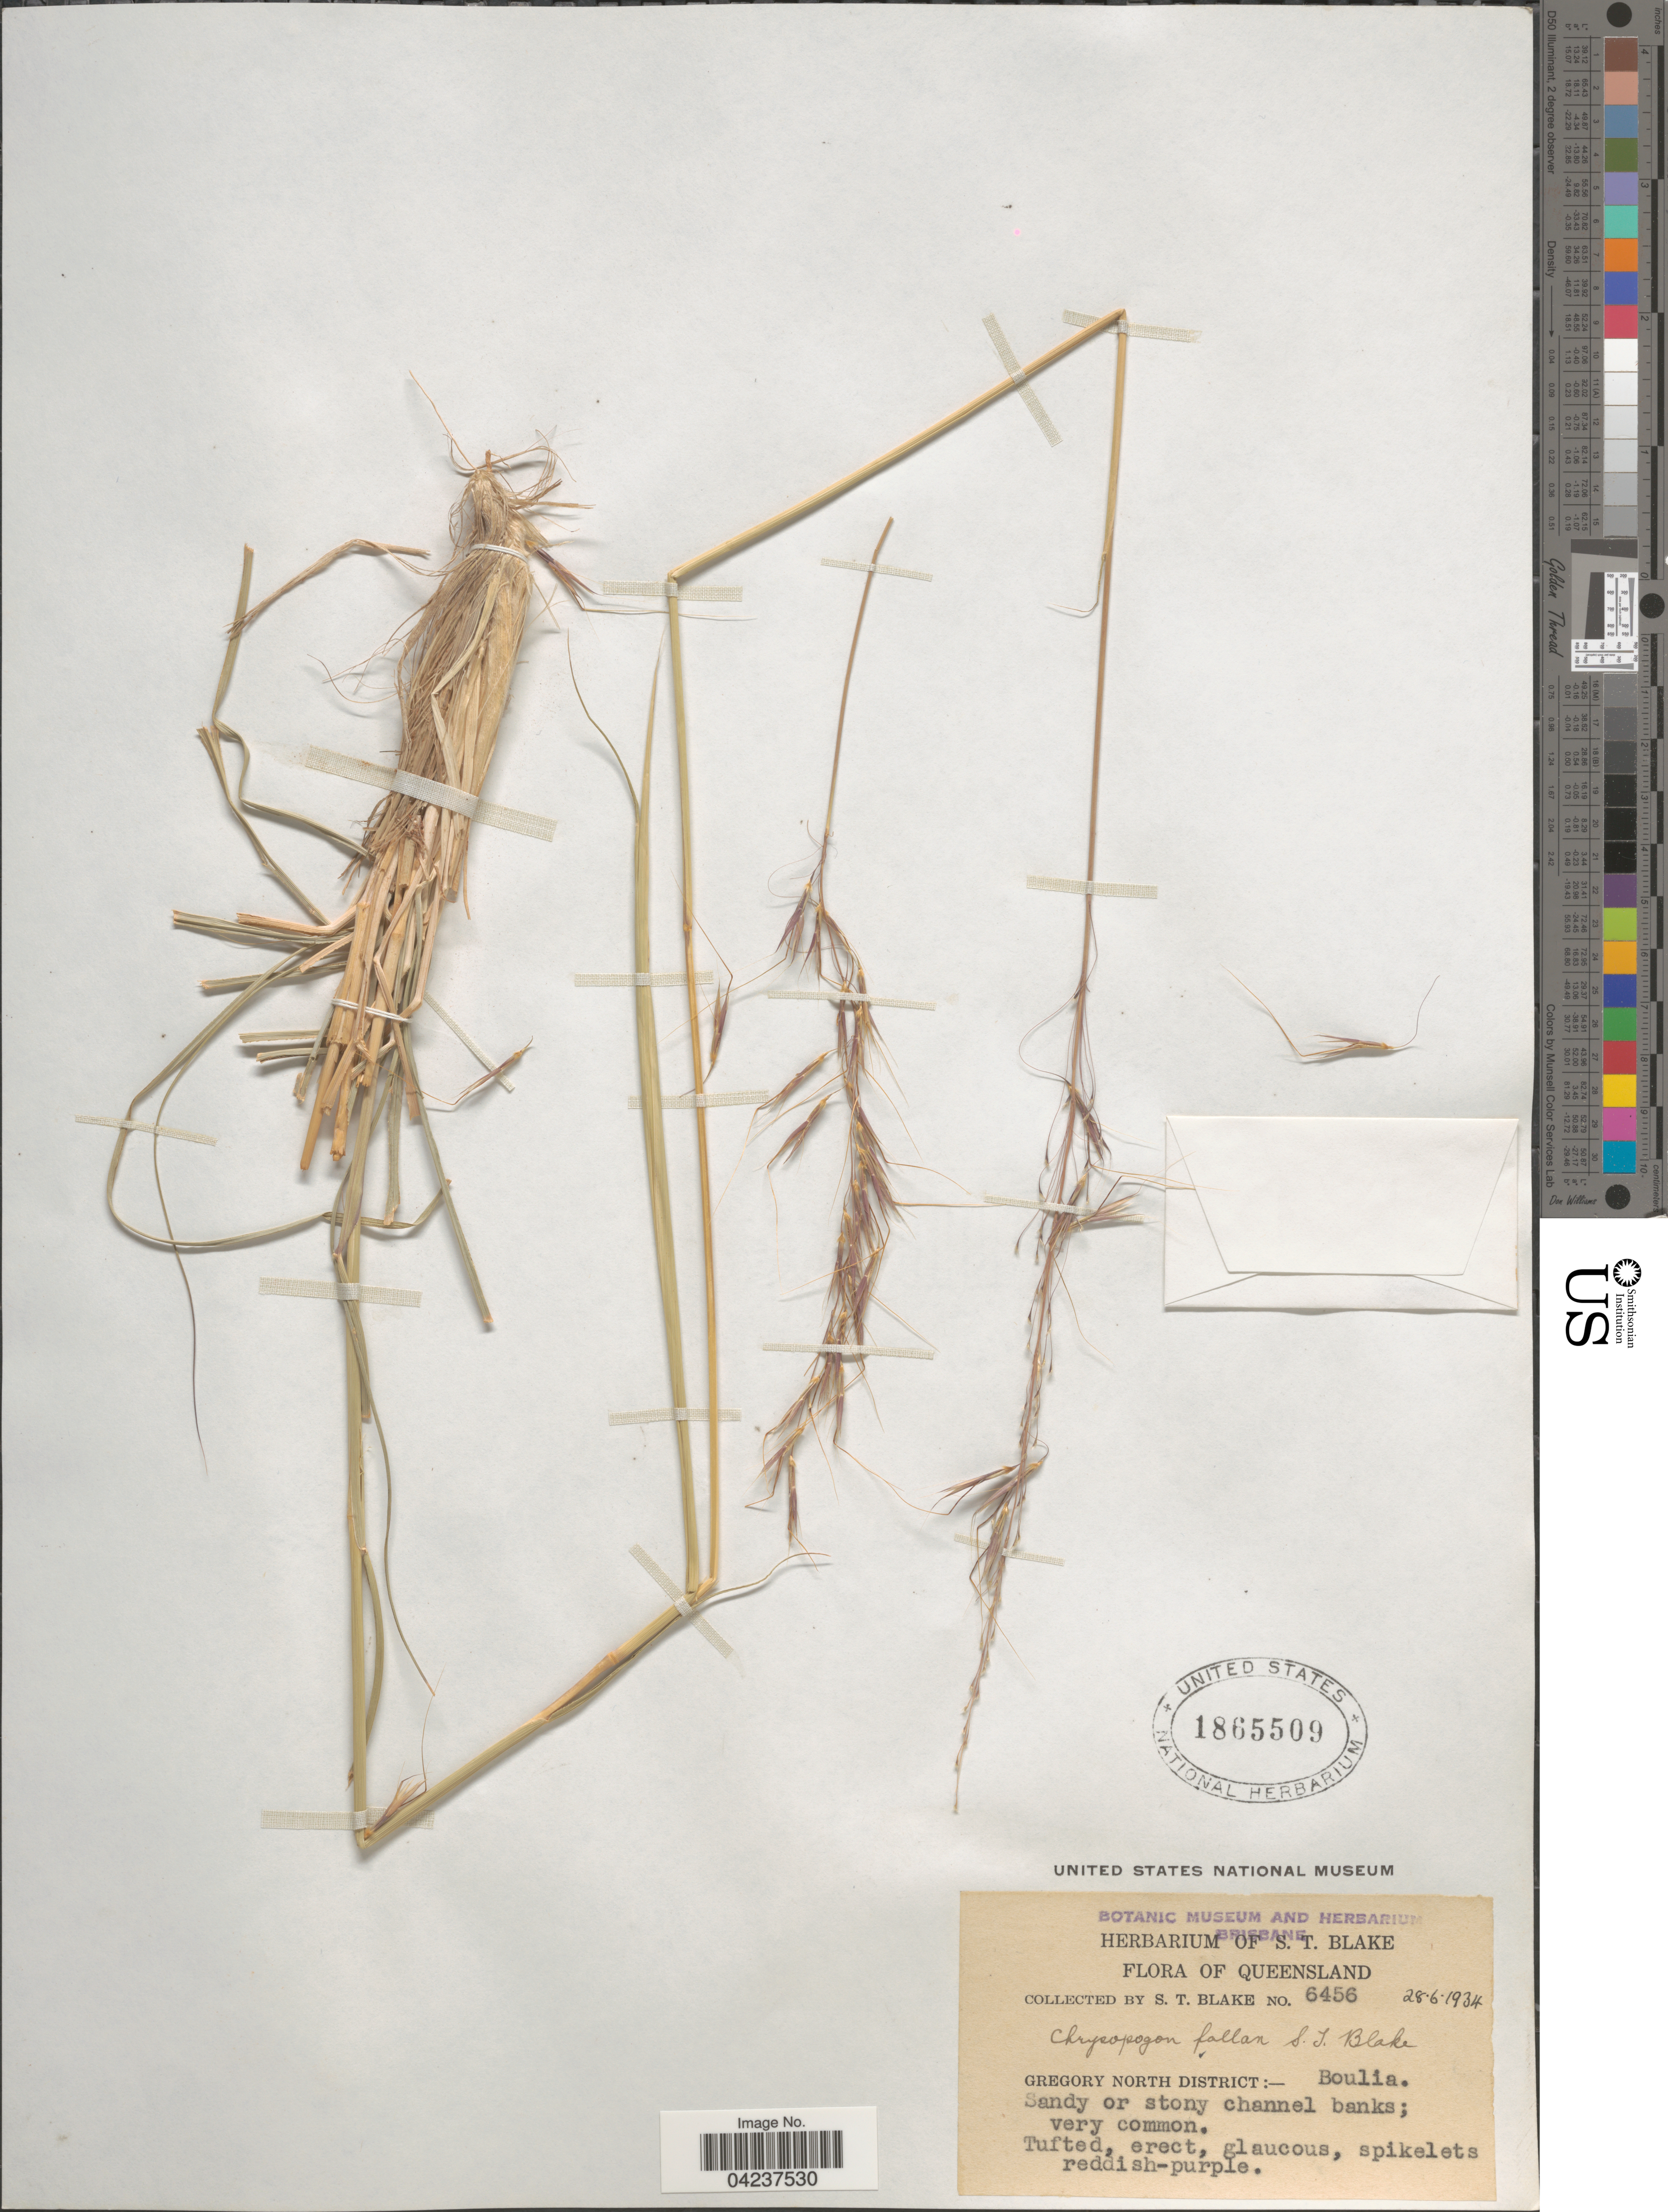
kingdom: Plantae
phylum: Tracheophyta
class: Liliopsida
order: Poales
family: Poaceae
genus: Chrysopogon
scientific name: Chrysopogon fallax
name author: S.T. Blake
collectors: S. T. Blake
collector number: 6456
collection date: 1934-06-28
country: Australia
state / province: Queensland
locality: Gregory North District:- Boulia.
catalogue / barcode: US 1865509